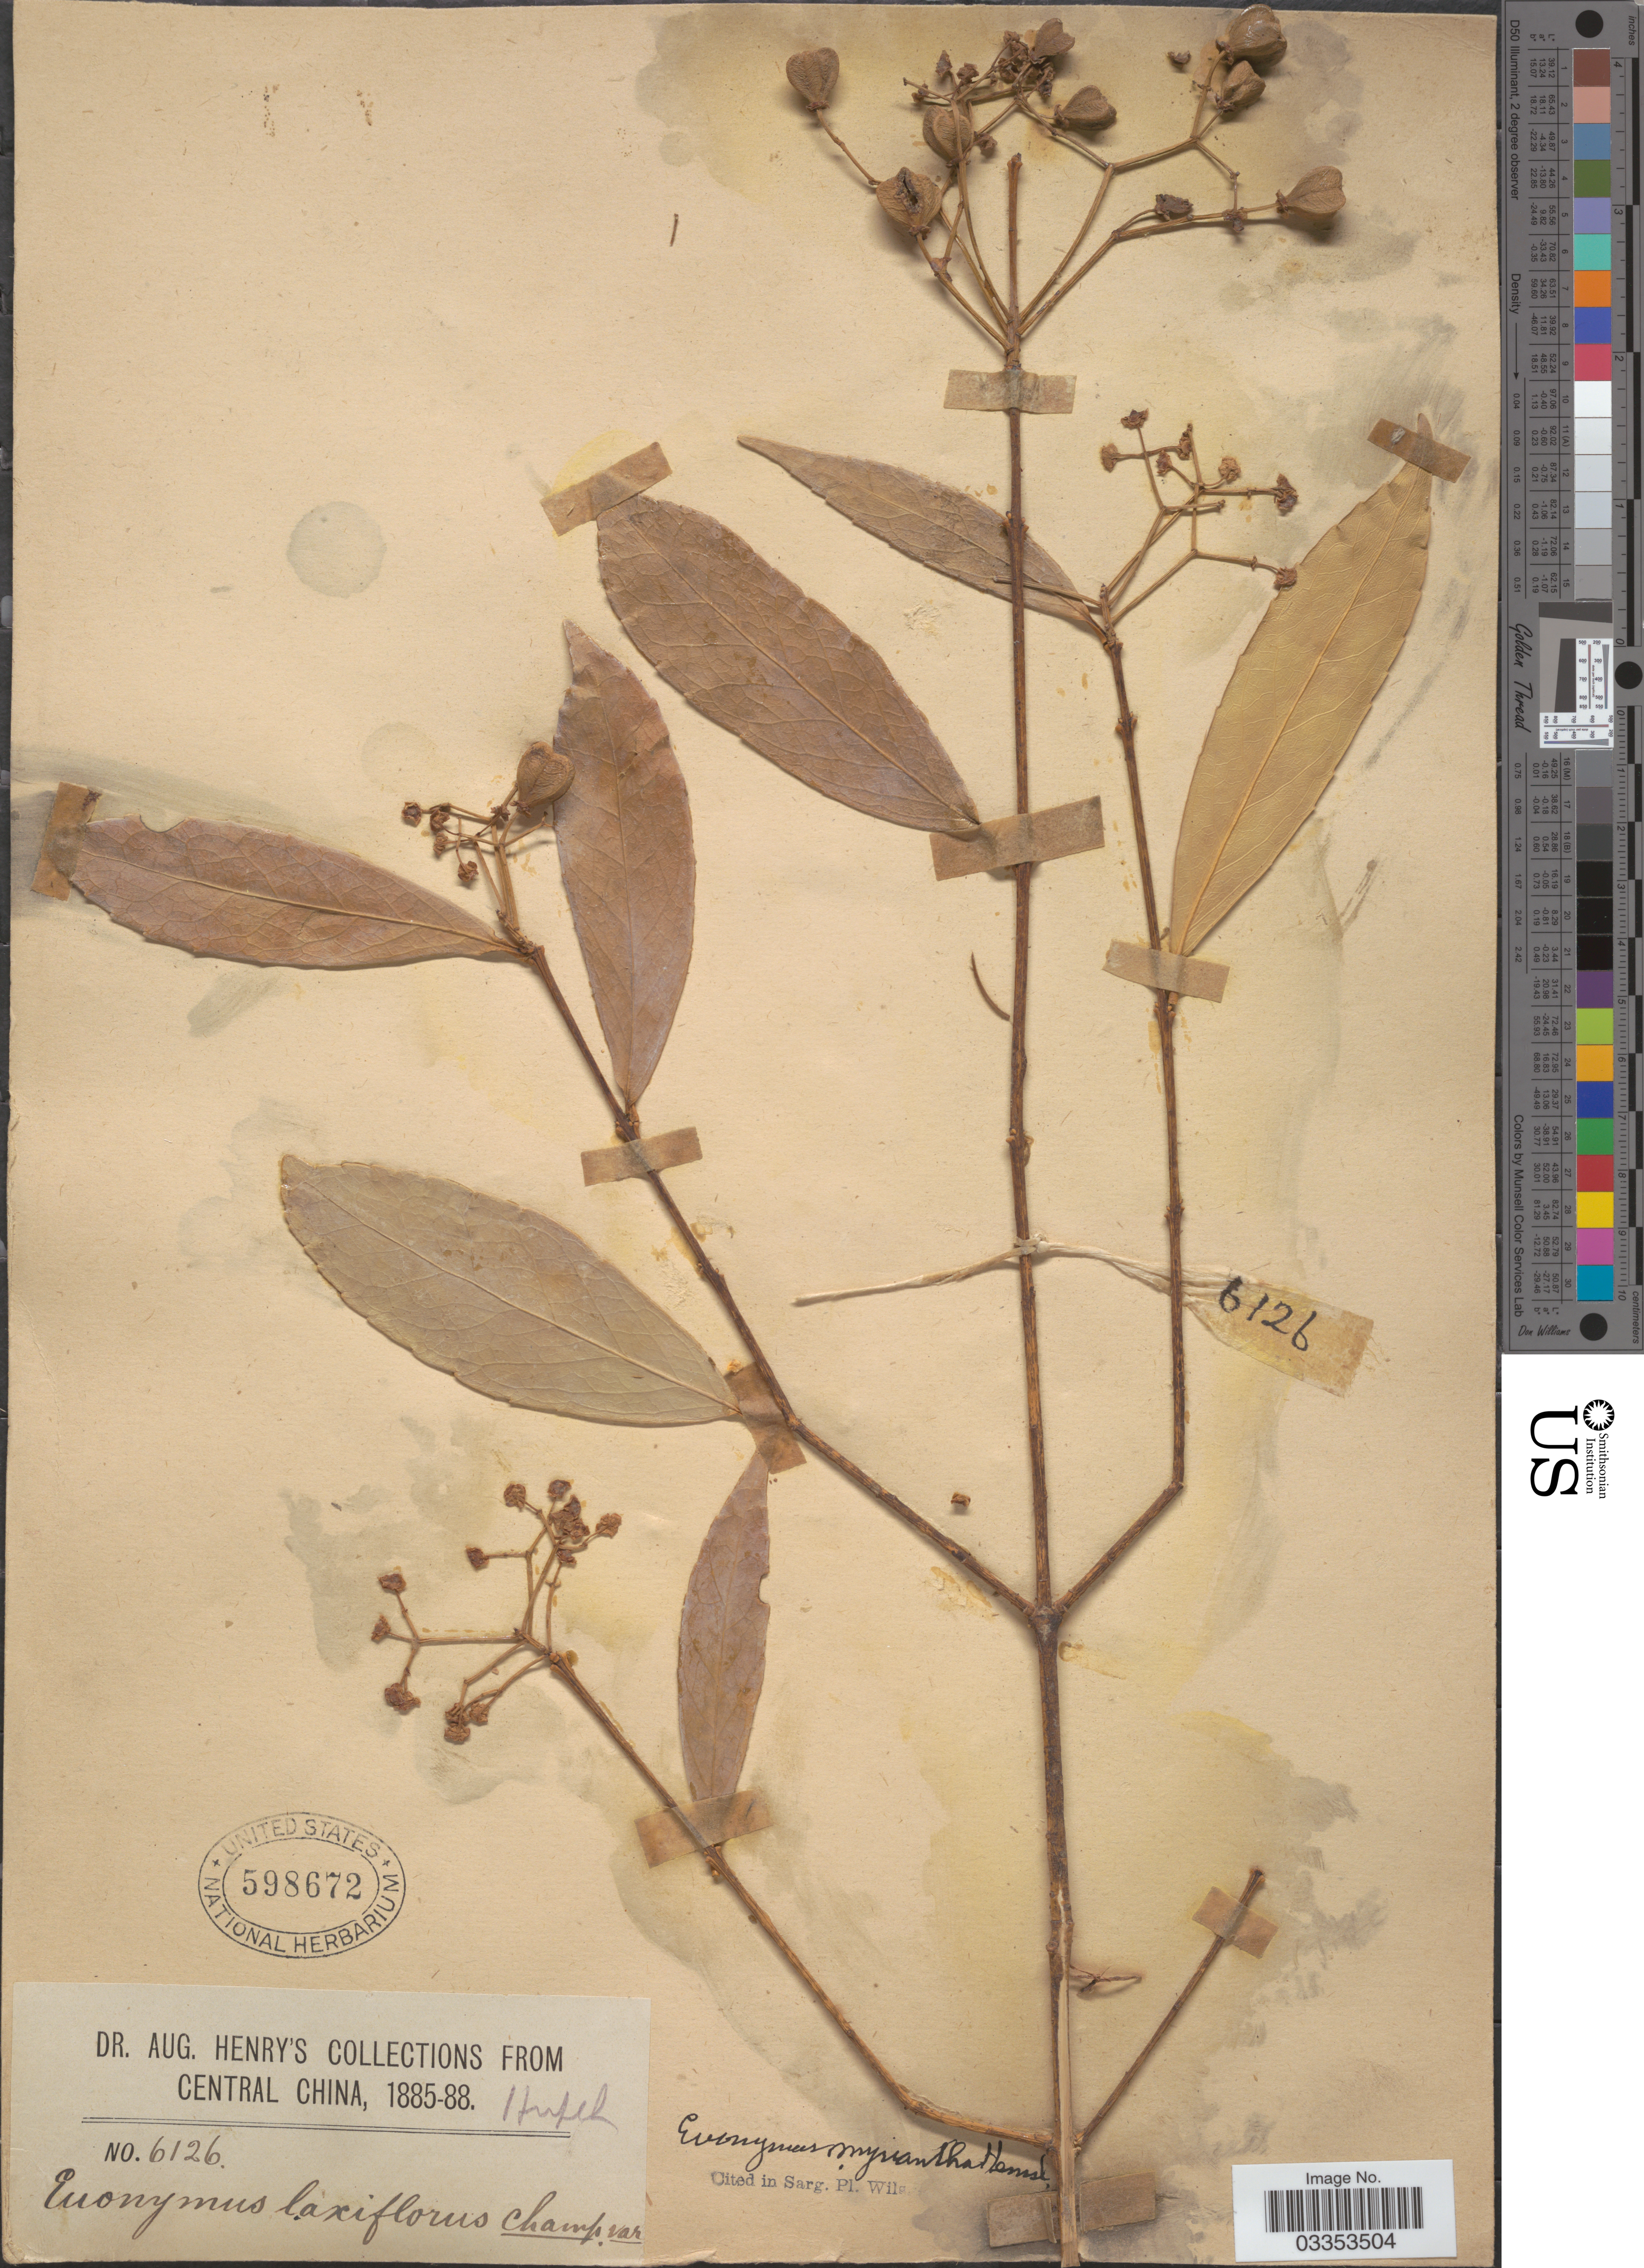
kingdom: Plantae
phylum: Tracheophyta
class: Magnoliopsida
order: Celastrales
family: Celastraceae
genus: Euonymus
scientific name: Euonymus myrianthus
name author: Hemsl.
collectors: A. Henry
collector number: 6126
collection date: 1885/1888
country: China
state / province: Hubei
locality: Central China. Hupeh.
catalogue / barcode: US 598672